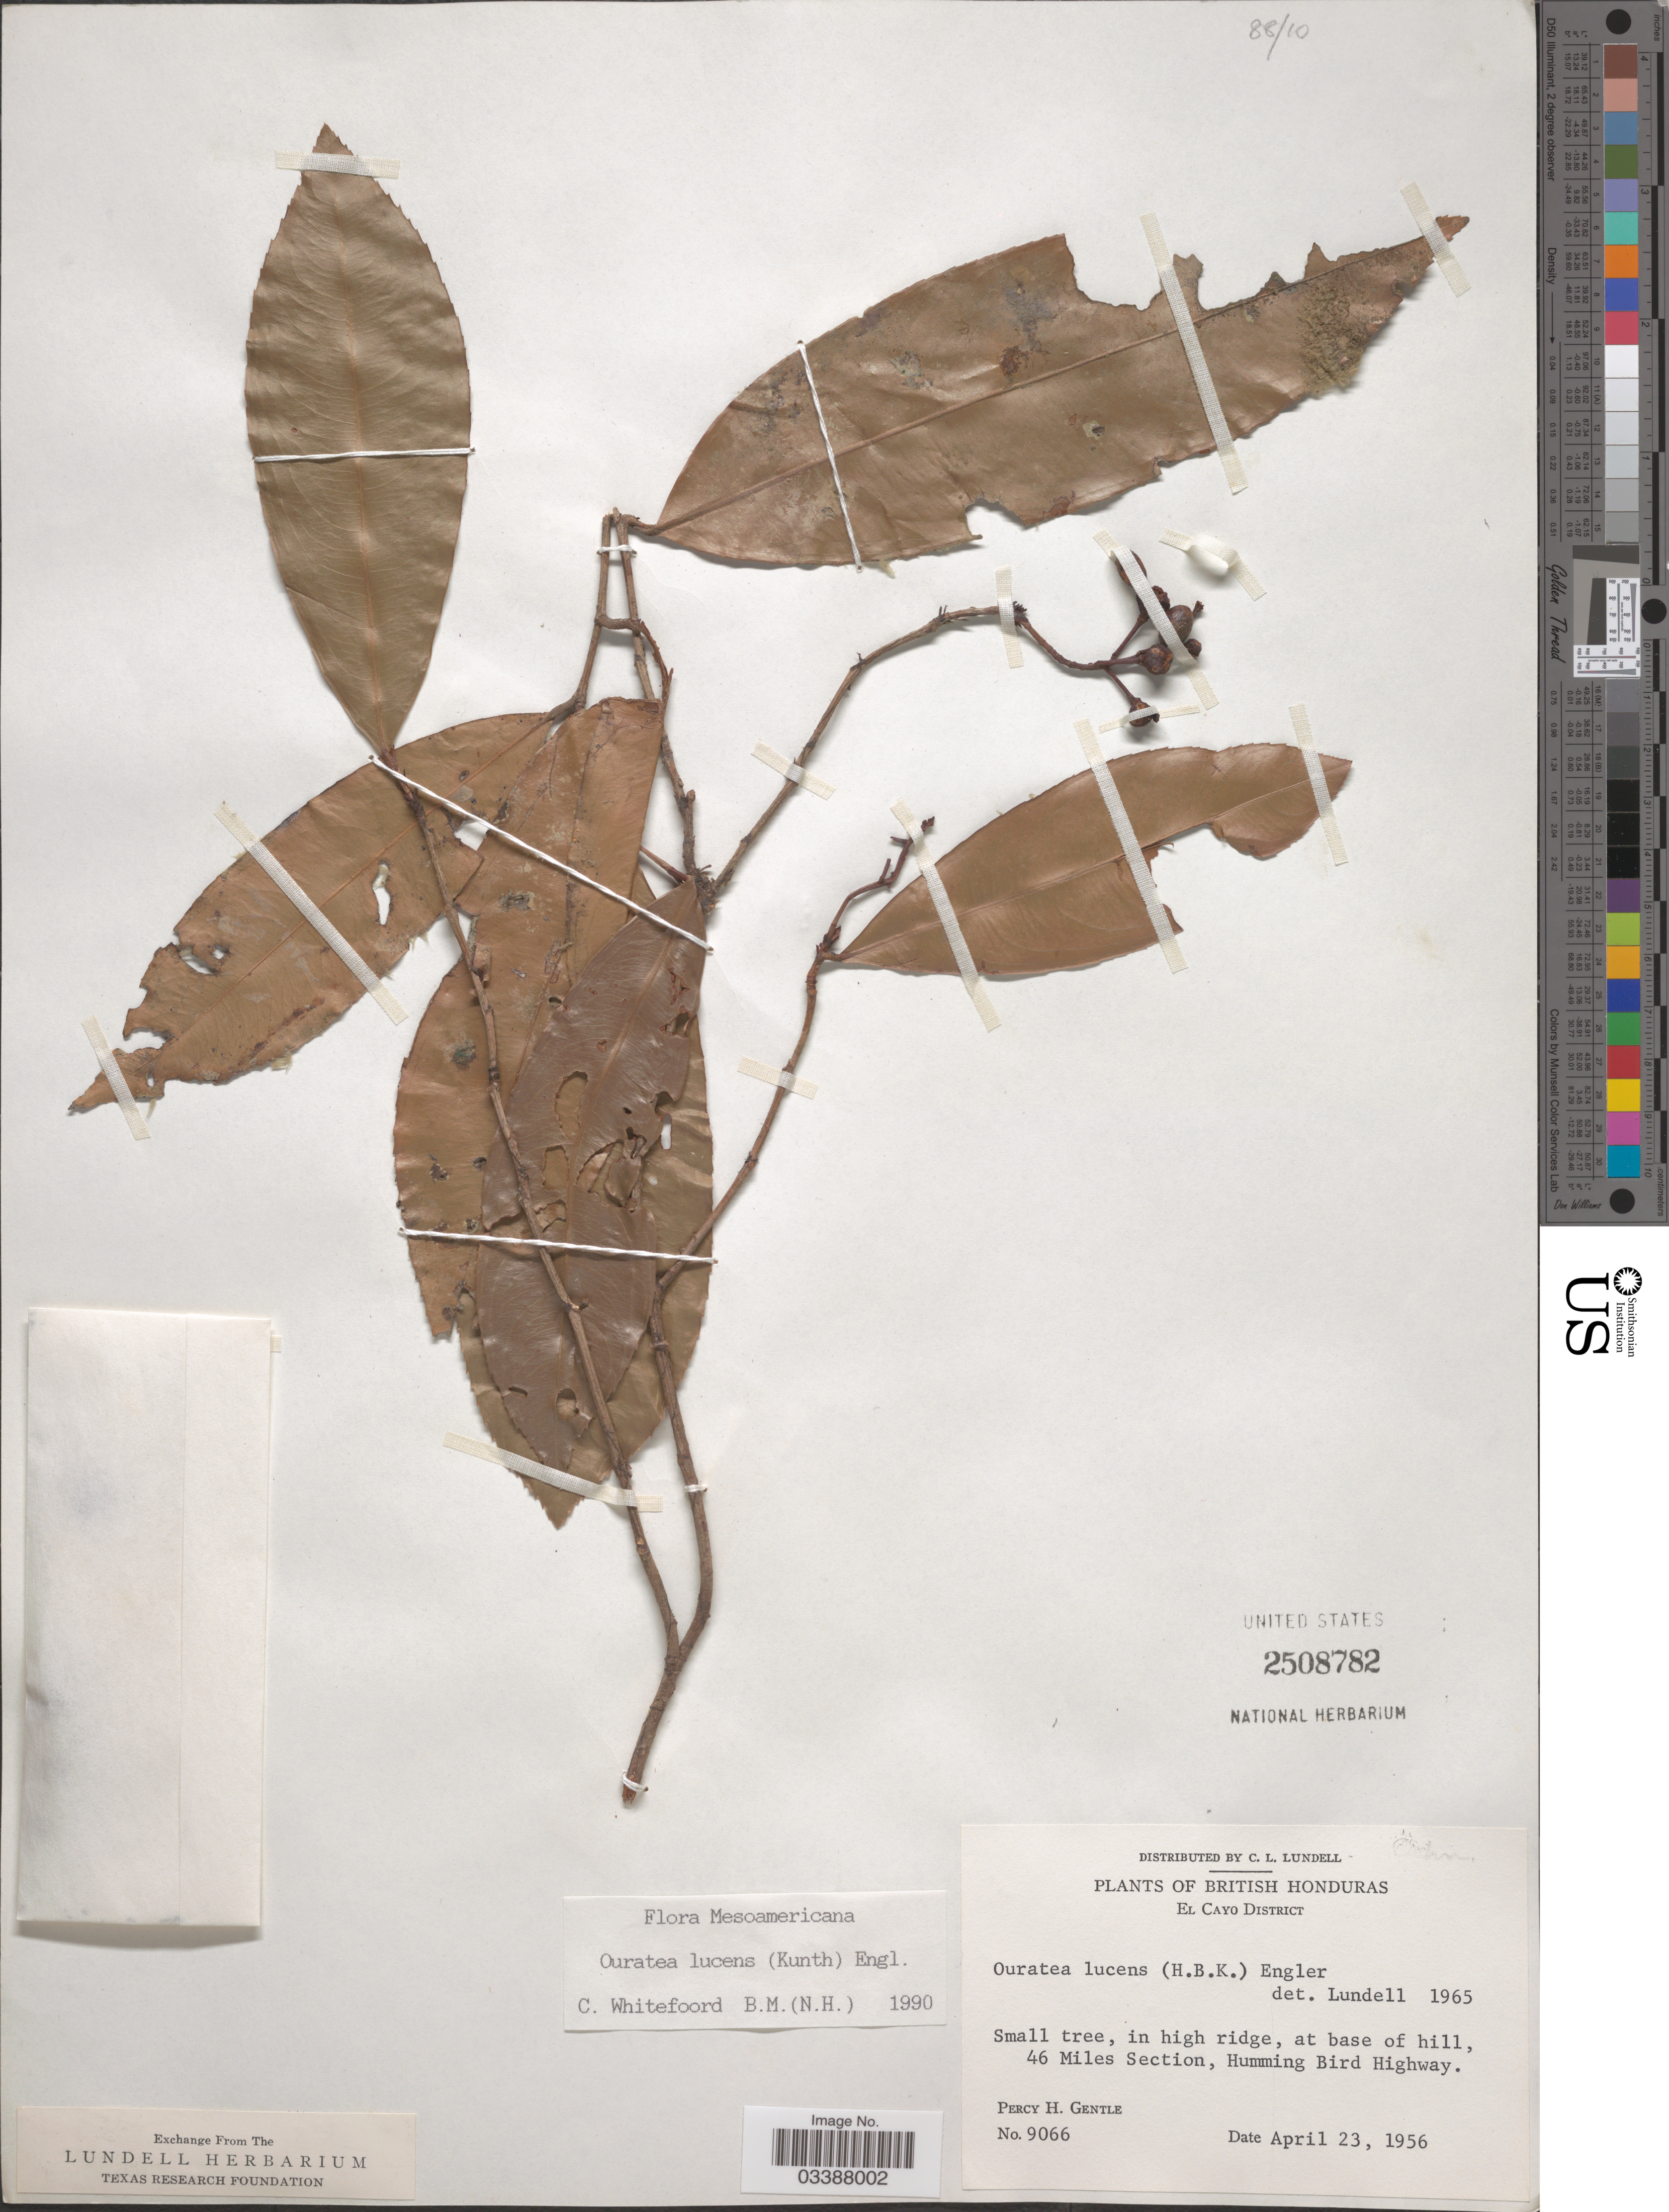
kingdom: Plantae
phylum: Tracheophyta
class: Magnoliopsida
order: Malpighiales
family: Ochnaceae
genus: Ouratea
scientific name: Ouratea lucens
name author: (Kunth) Engl.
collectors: P. H. Gentle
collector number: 9066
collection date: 1956-04-23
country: Belize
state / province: Cayo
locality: British Honduras. El Cayo District. At base of hill, 46 Miles Section, Humming Bird Highway.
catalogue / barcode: US 2508782